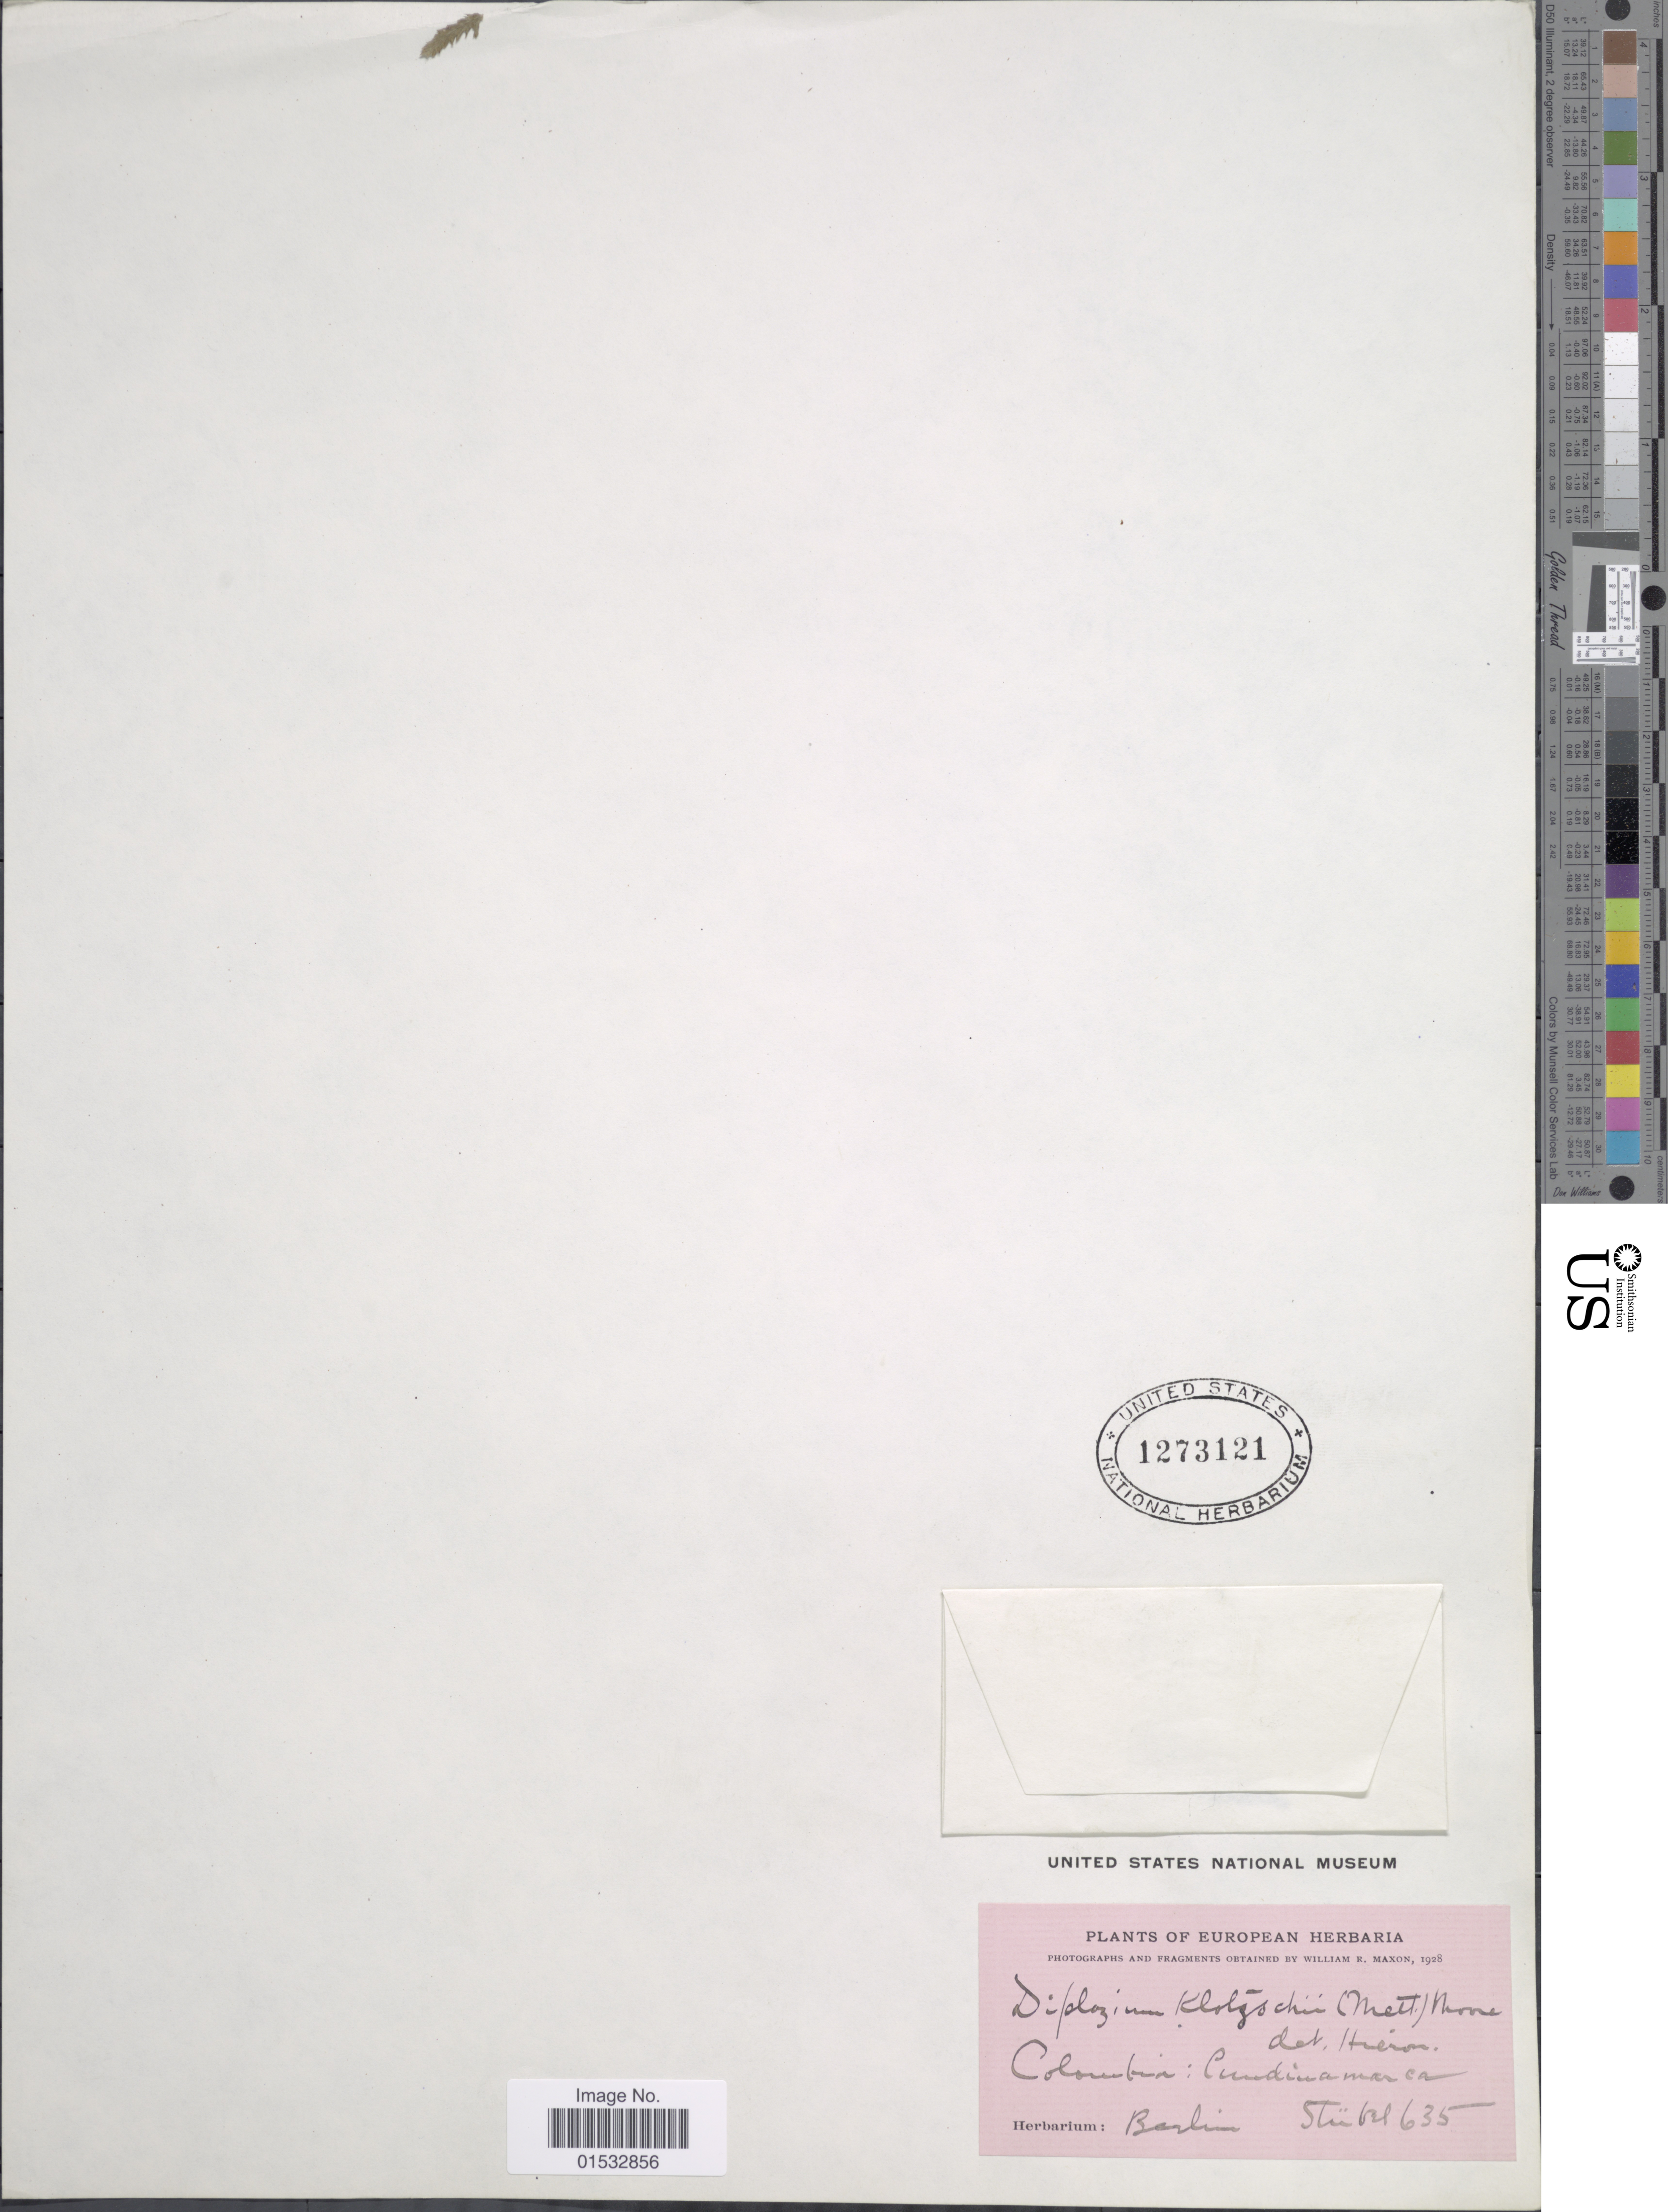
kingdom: Plantae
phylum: Tracheophyta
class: Polypodiopsida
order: Polypodiales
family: Athyriaceae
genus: Diplazium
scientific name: Diplazium diplazioides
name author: (Klotzsch & H. Karst.) Alston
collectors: -. Stubel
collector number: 635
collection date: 1928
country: Colombia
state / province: Cundinamarca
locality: Cundinamarca.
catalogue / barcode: US 1273121